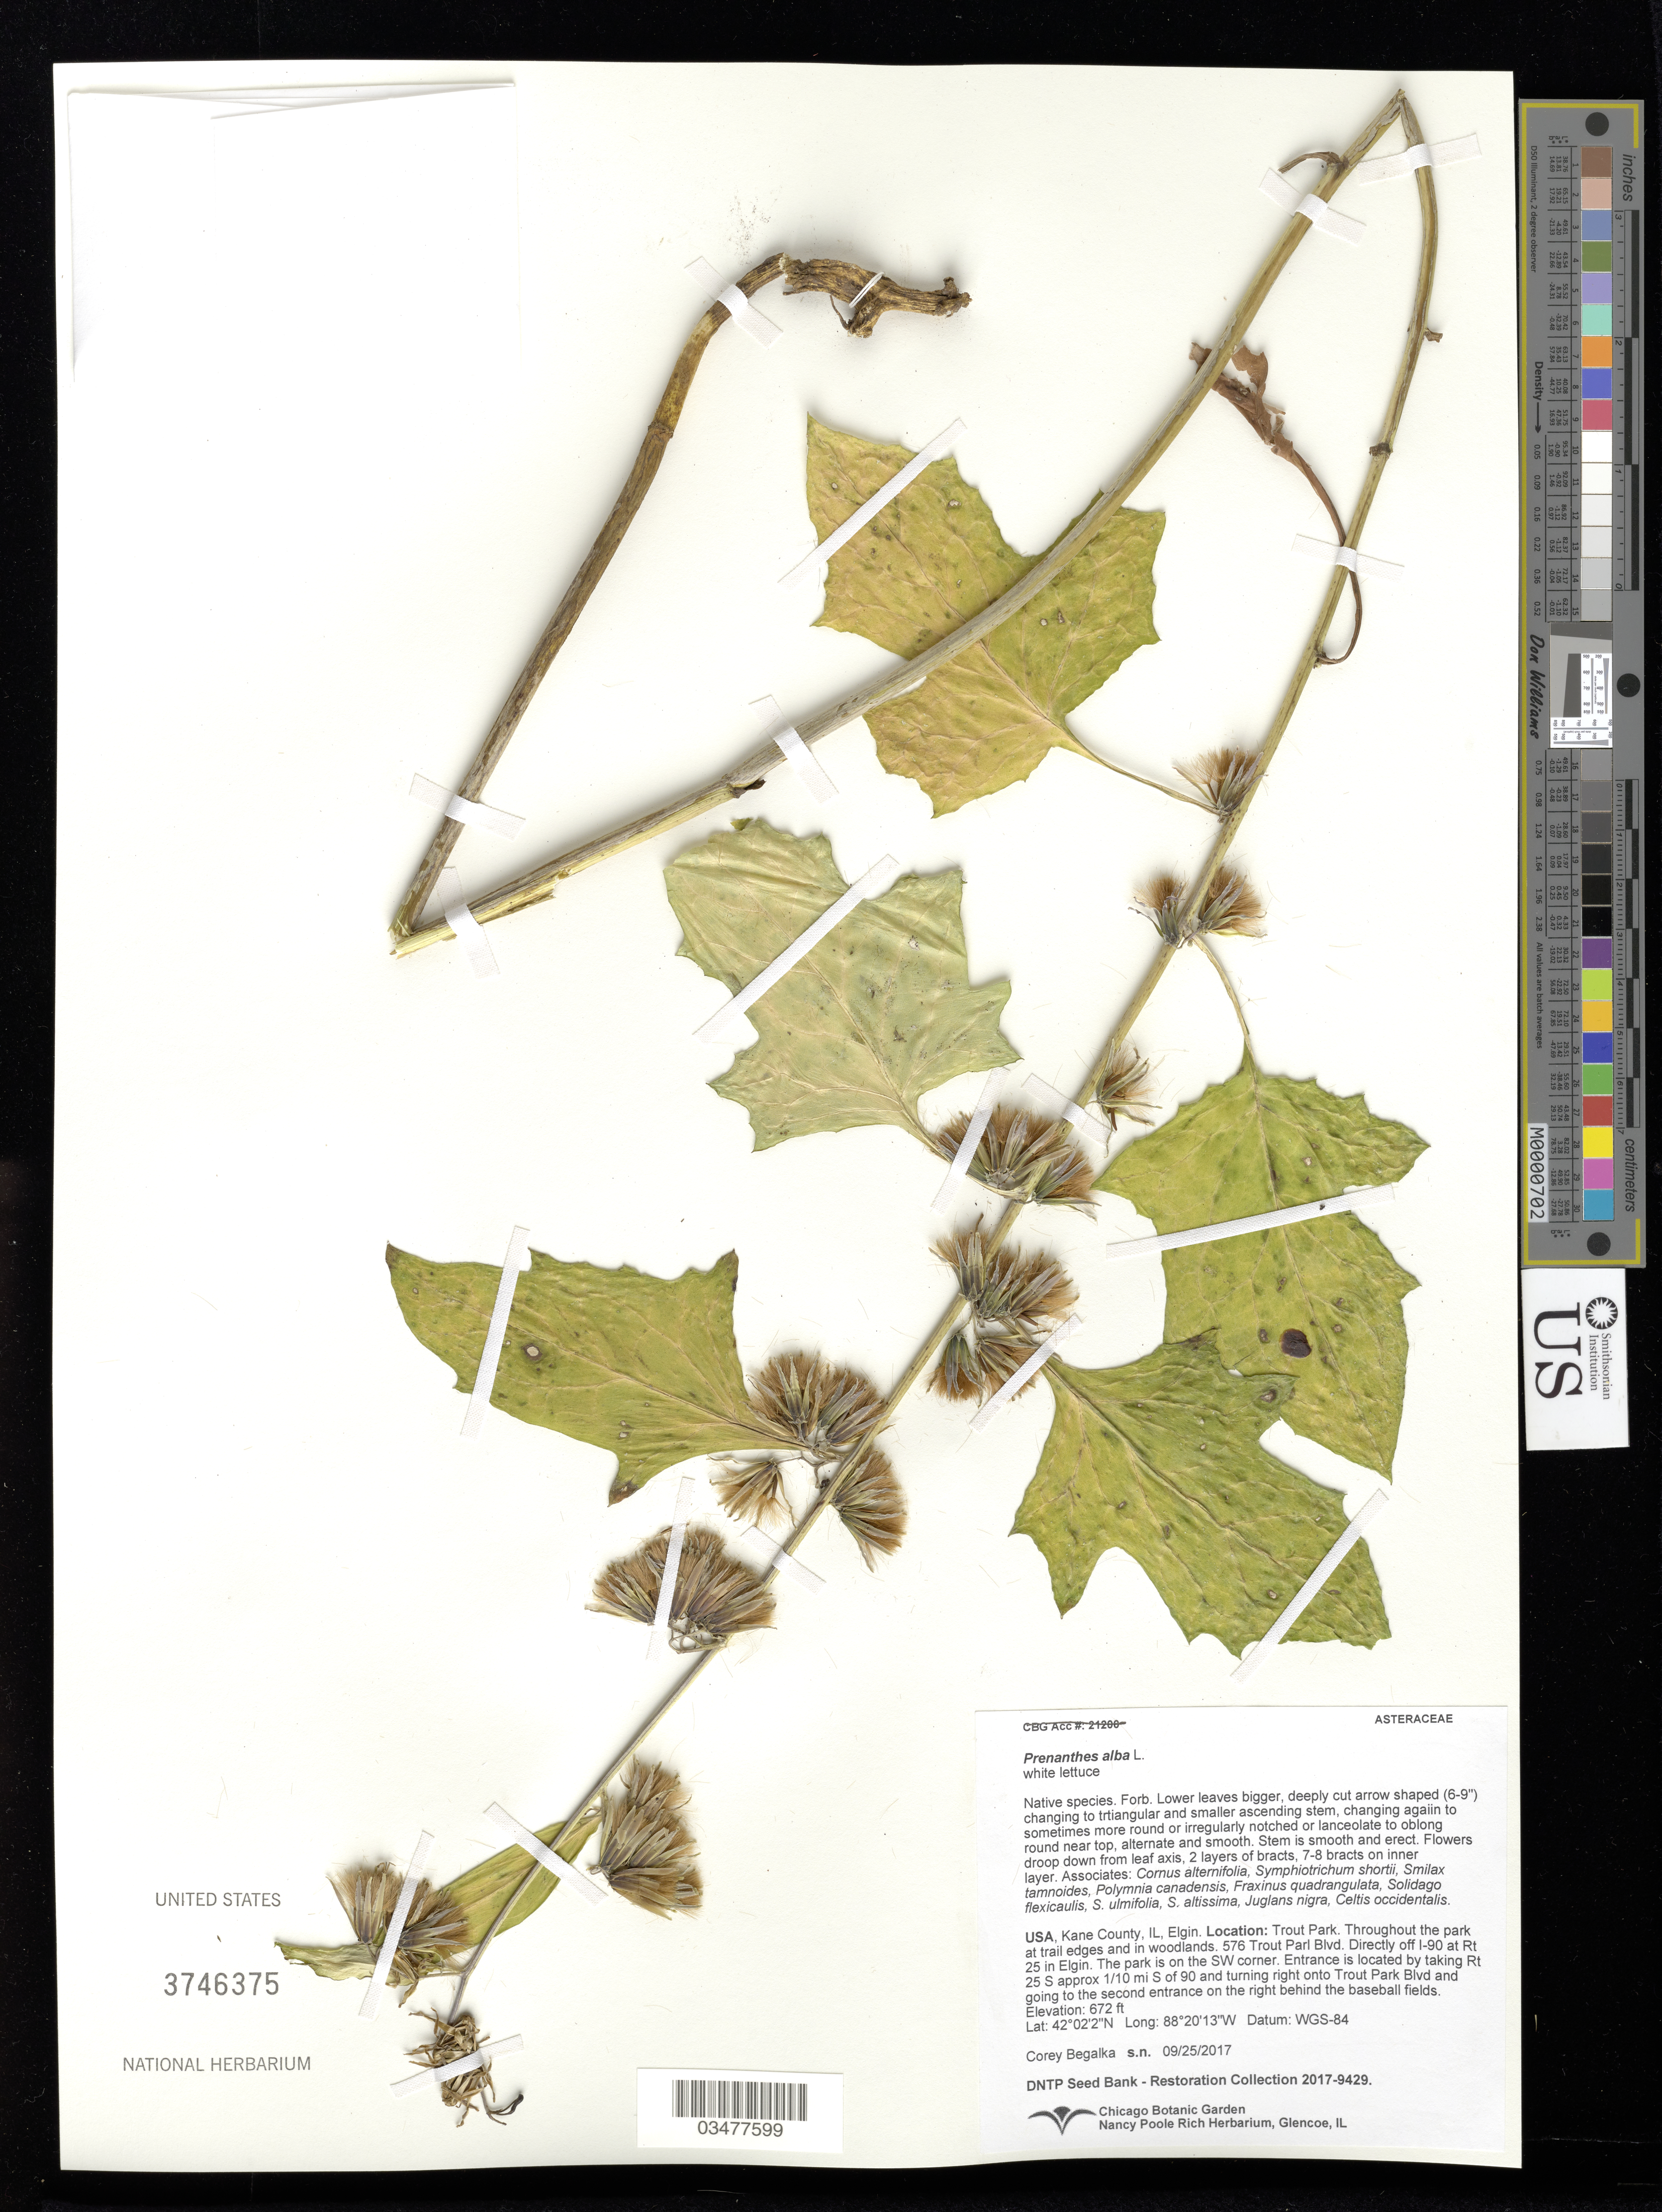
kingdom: Plantae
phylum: Tracheophyta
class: Magnoliopsida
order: Asterales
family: Asteraceae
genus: Prenanthes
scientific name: Prenanthes alba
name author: L.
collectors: C. Begalka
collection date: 2017-09-25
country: United States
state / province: Illinois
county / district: Kane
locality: Trout Park, Trout Park Blvd, behind the baseball fields.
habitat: With Cornus alternifolia, Smilax tamnoides, Juglans nigra, Celtis occidentalis, etc.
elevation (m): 205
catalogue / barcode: US 3746375